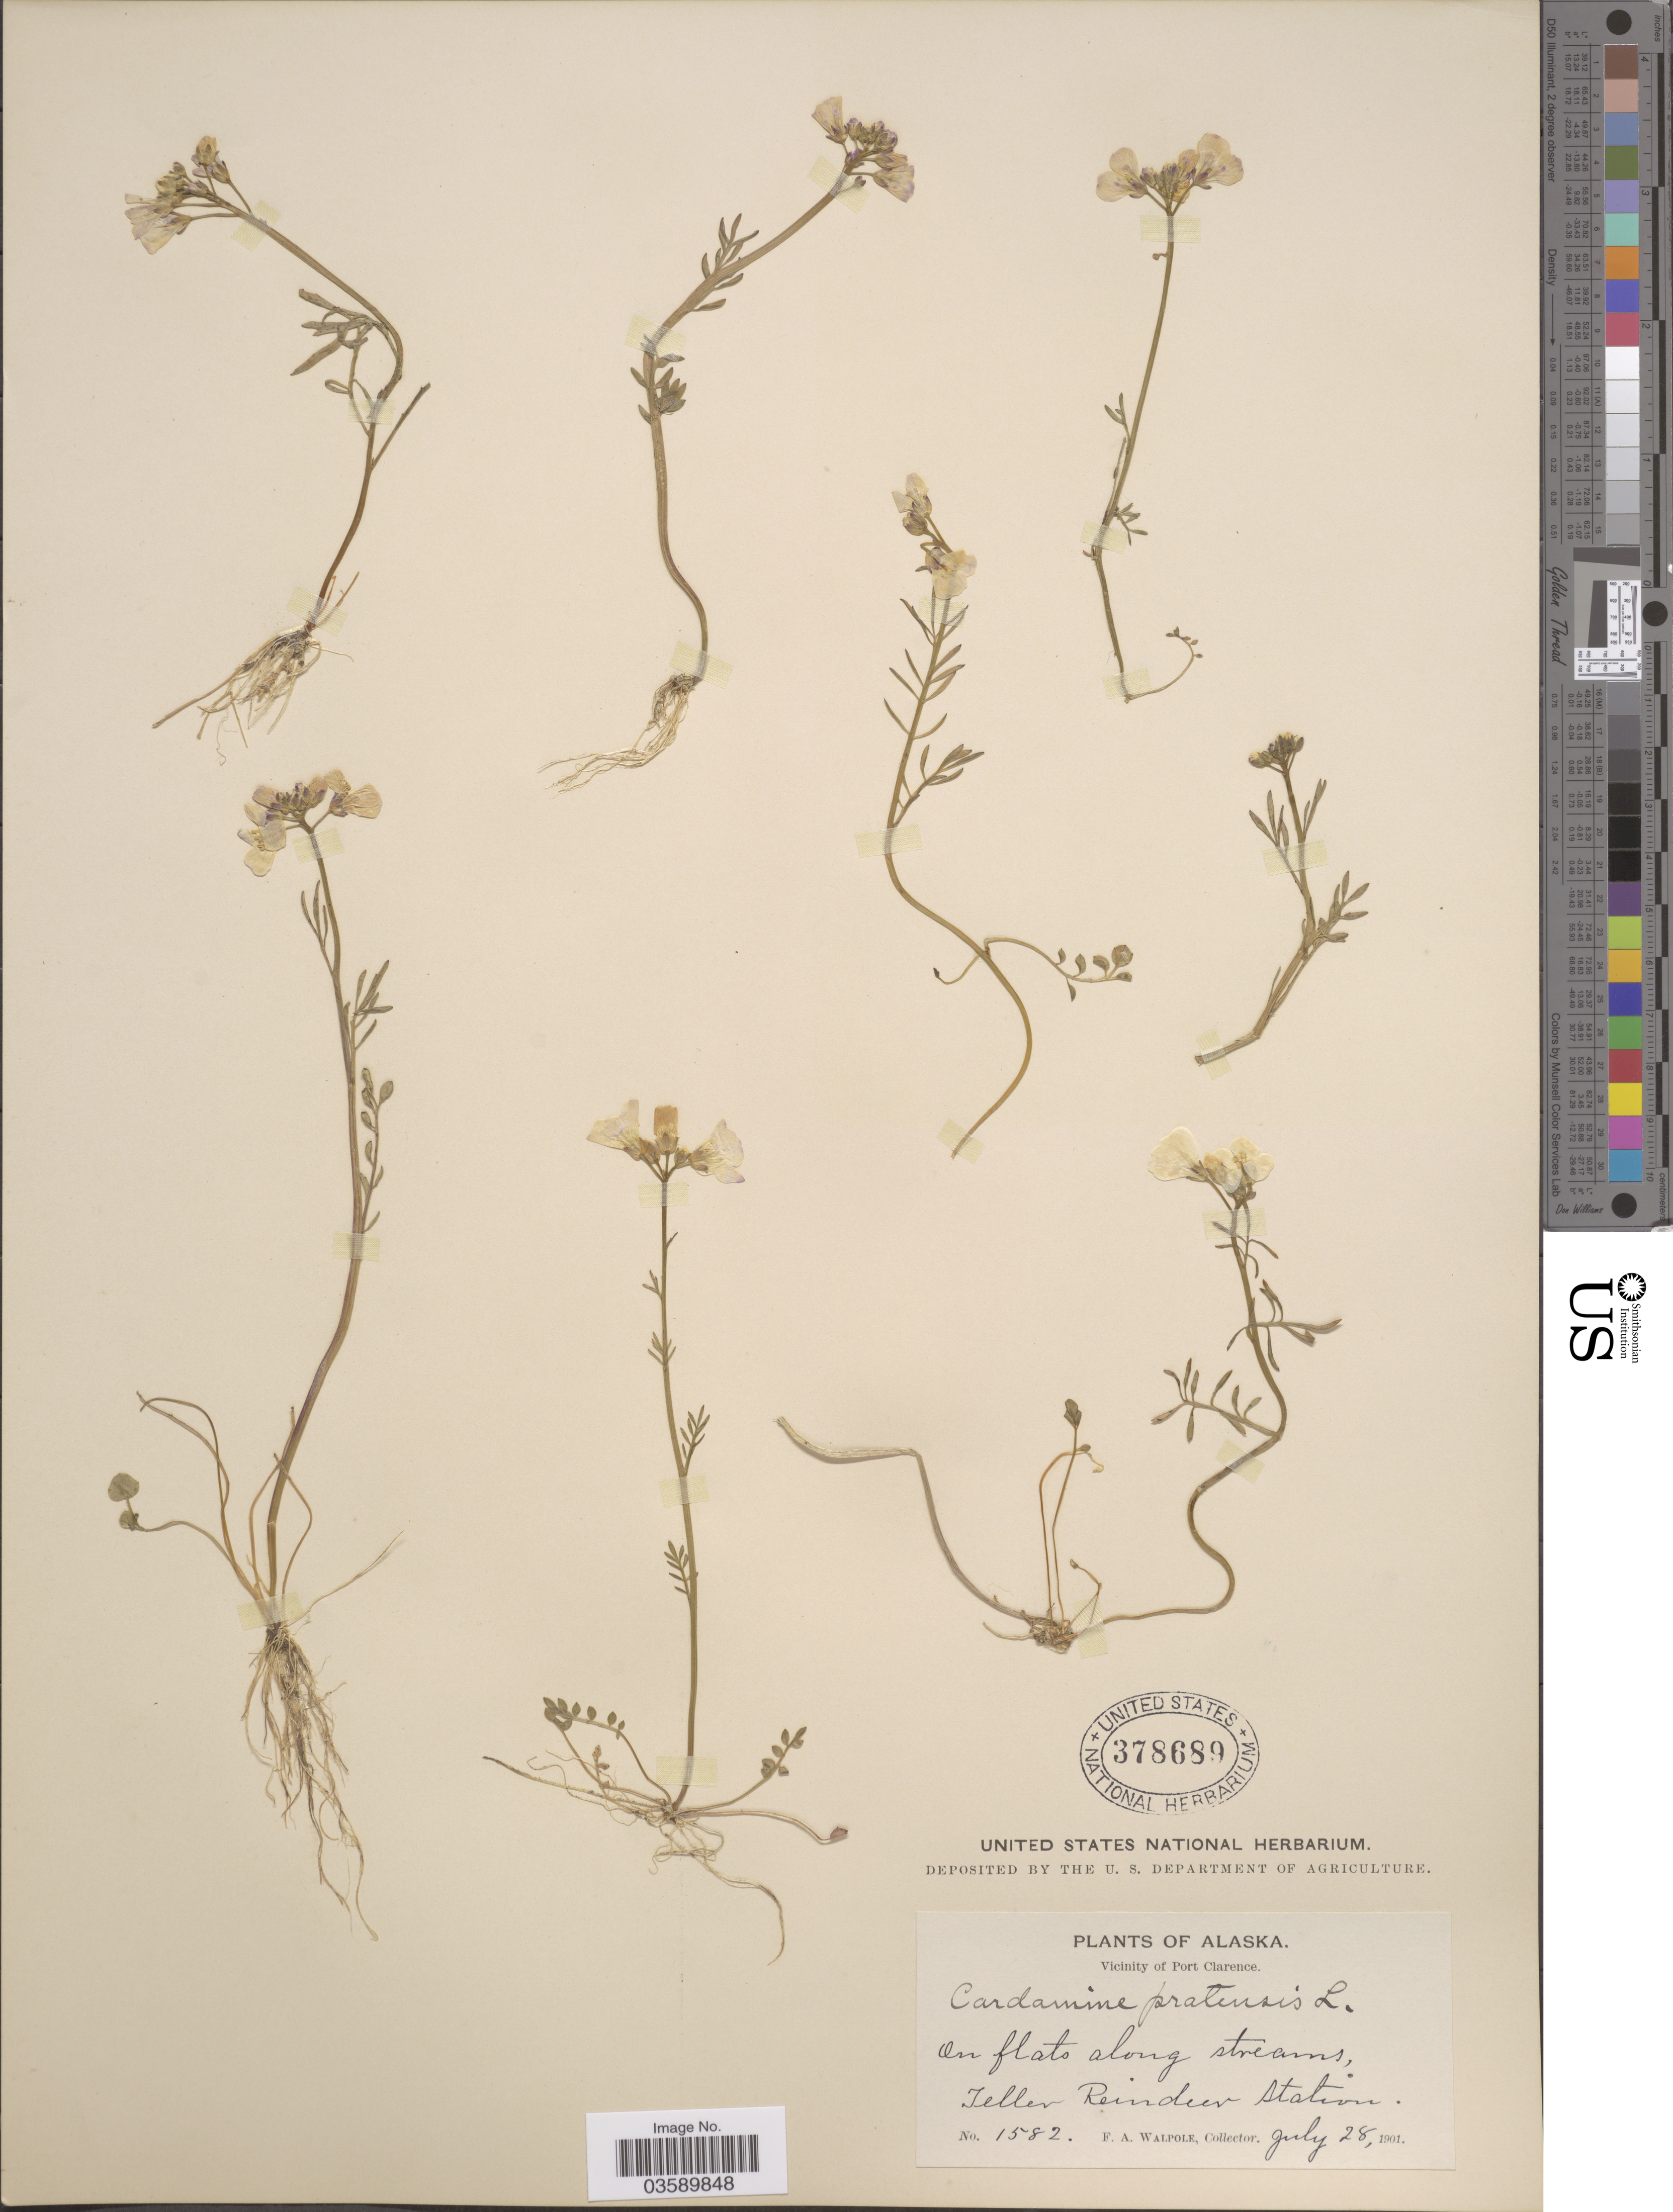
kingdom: Plantae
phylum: Tracheophyta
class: Magnoliopsida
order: Brassicales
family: Brassicaceae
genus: Cardamine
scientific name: Cardamine pratensis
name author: L.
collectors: F. Walpole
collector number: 1582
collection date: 1901-07-28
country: United States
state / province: Alaska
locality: Vicinity of Port Clarence. Teller Reindeer Station.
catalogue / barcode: US 378689